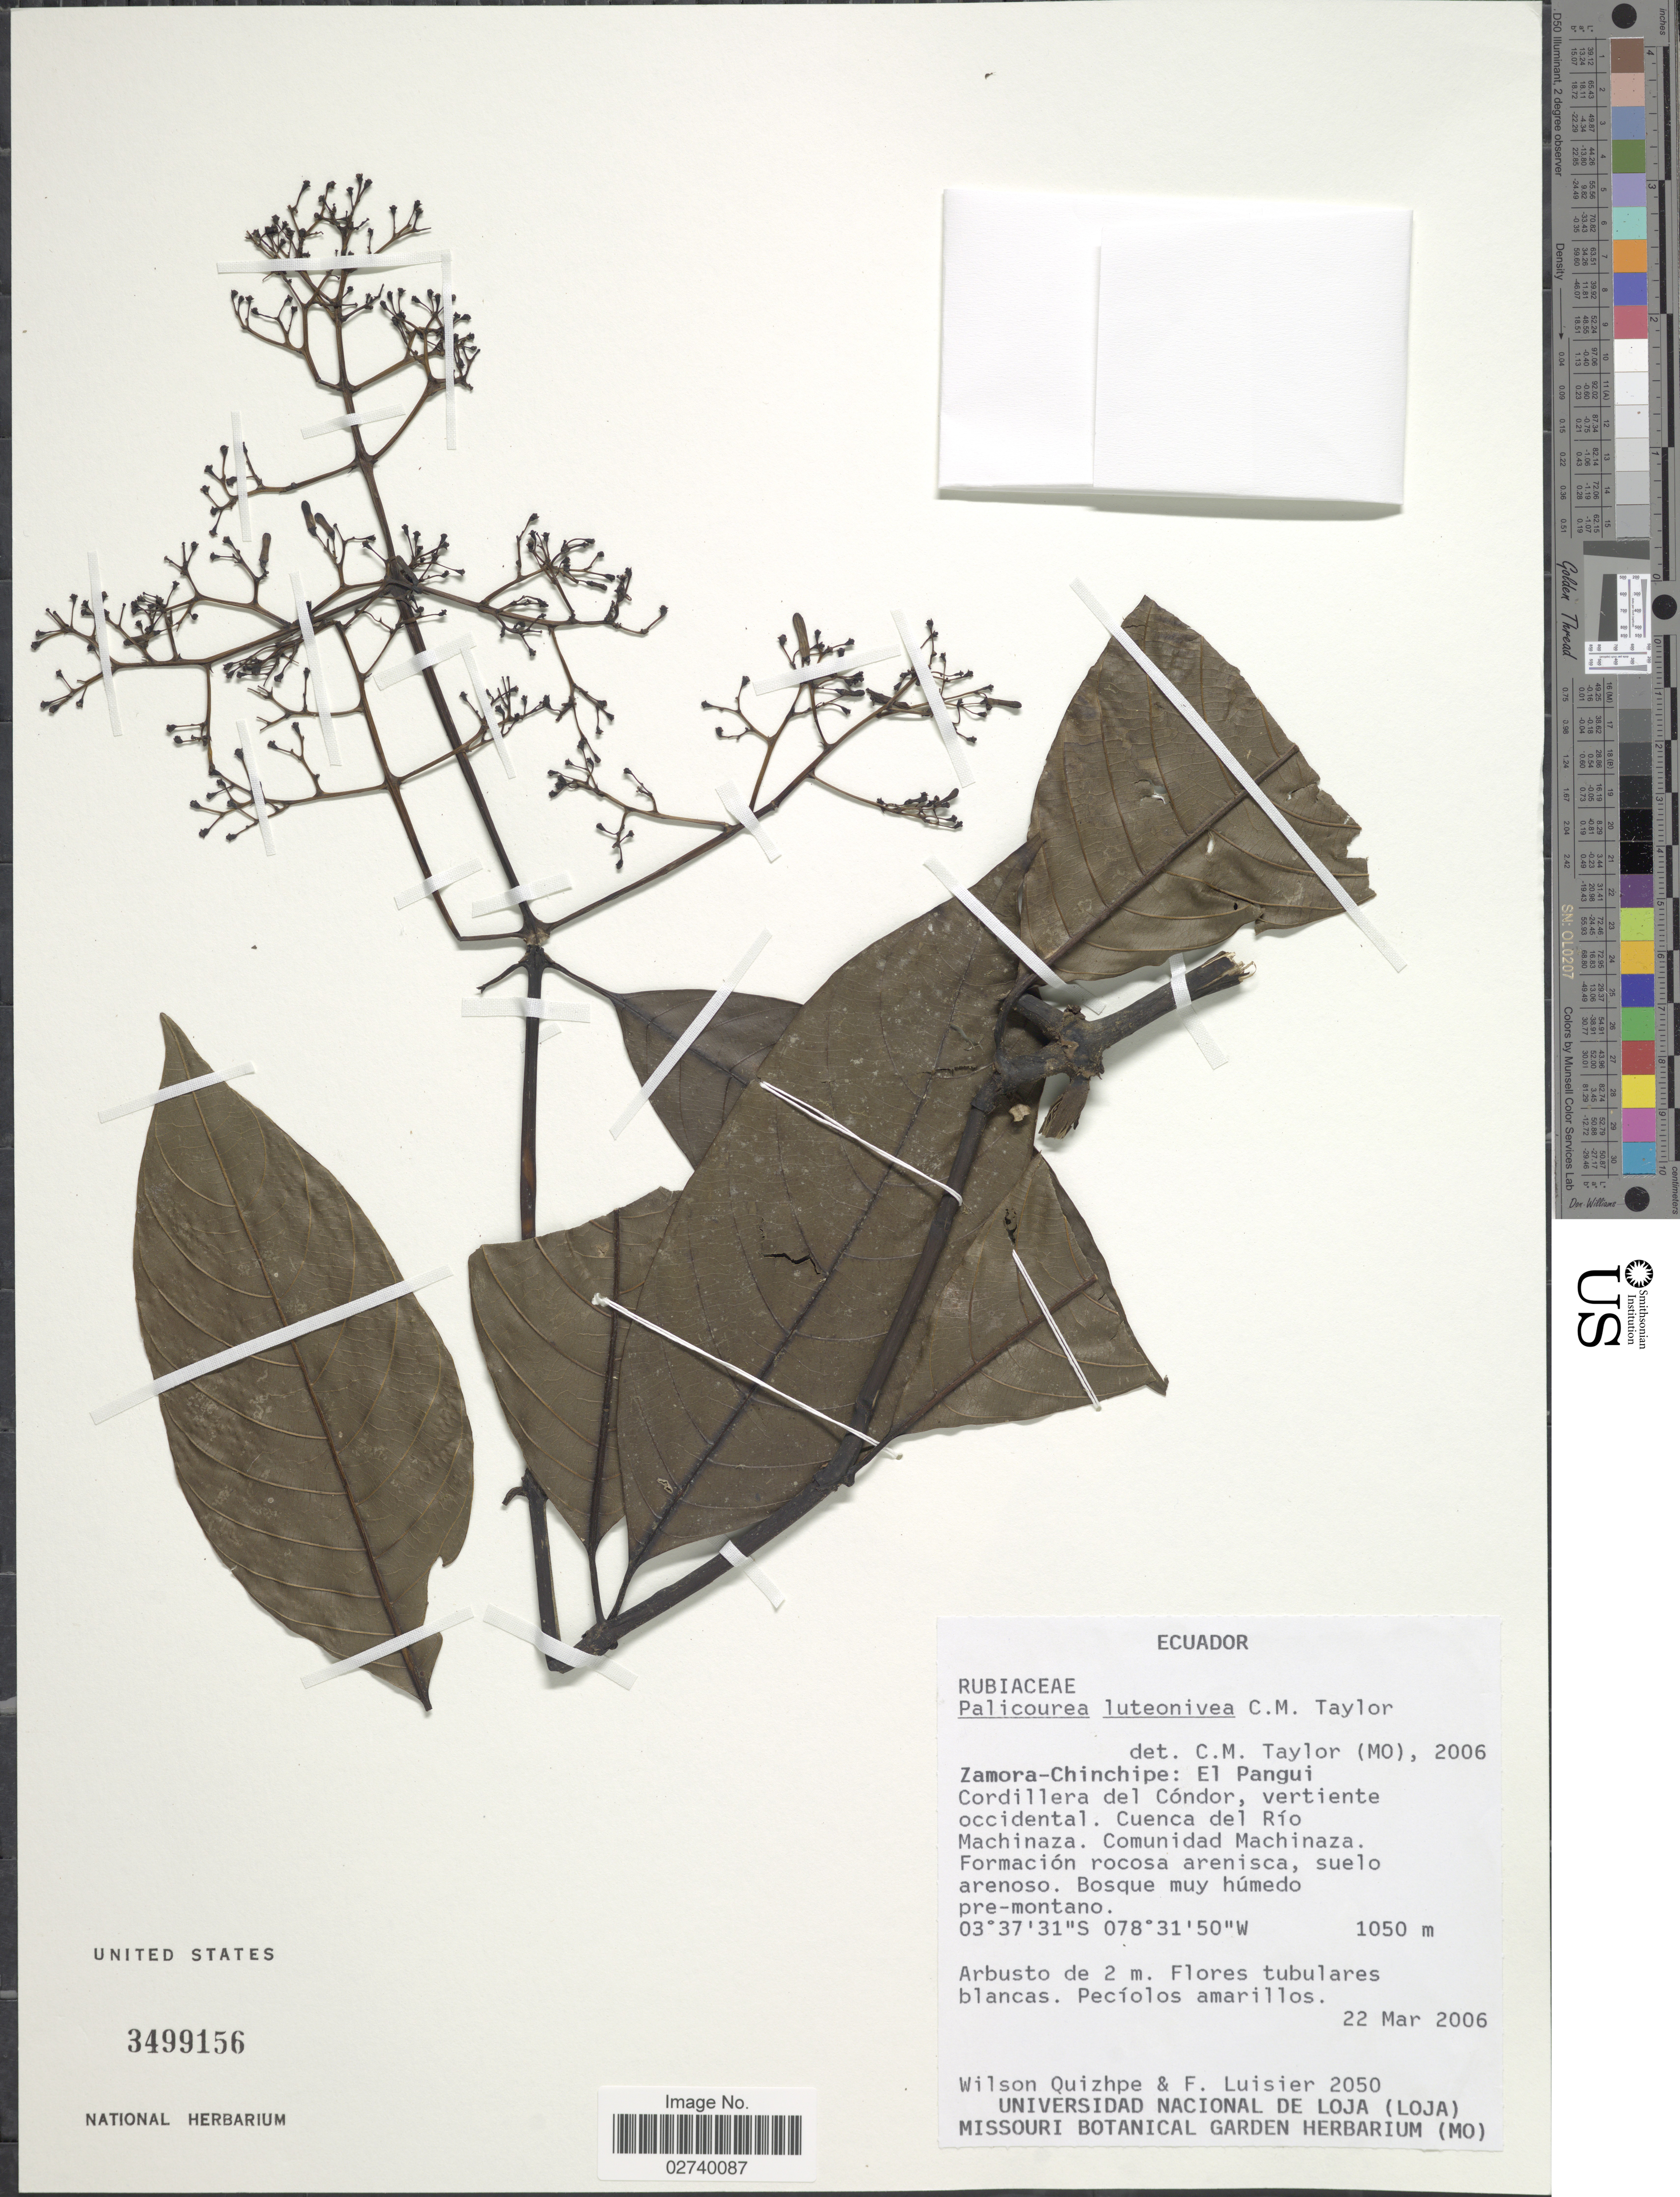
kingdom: Plantae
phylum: Tracheophyta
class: Magnoliopsida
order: Gentianales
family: Rubiaceae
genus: Palicourea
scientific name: Palicourea luteonivea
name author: C.M. Taylor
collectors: W. Quizhpe & F. Luisier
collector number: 2050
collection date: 2006-03-22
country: Ecuador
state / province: Zamora-Chinchipe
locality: El Pangui, Cordillera del Condor, vertiente occidental, Cuenca del Rio, Machinaza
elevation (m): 1050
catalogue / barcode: US 3499156